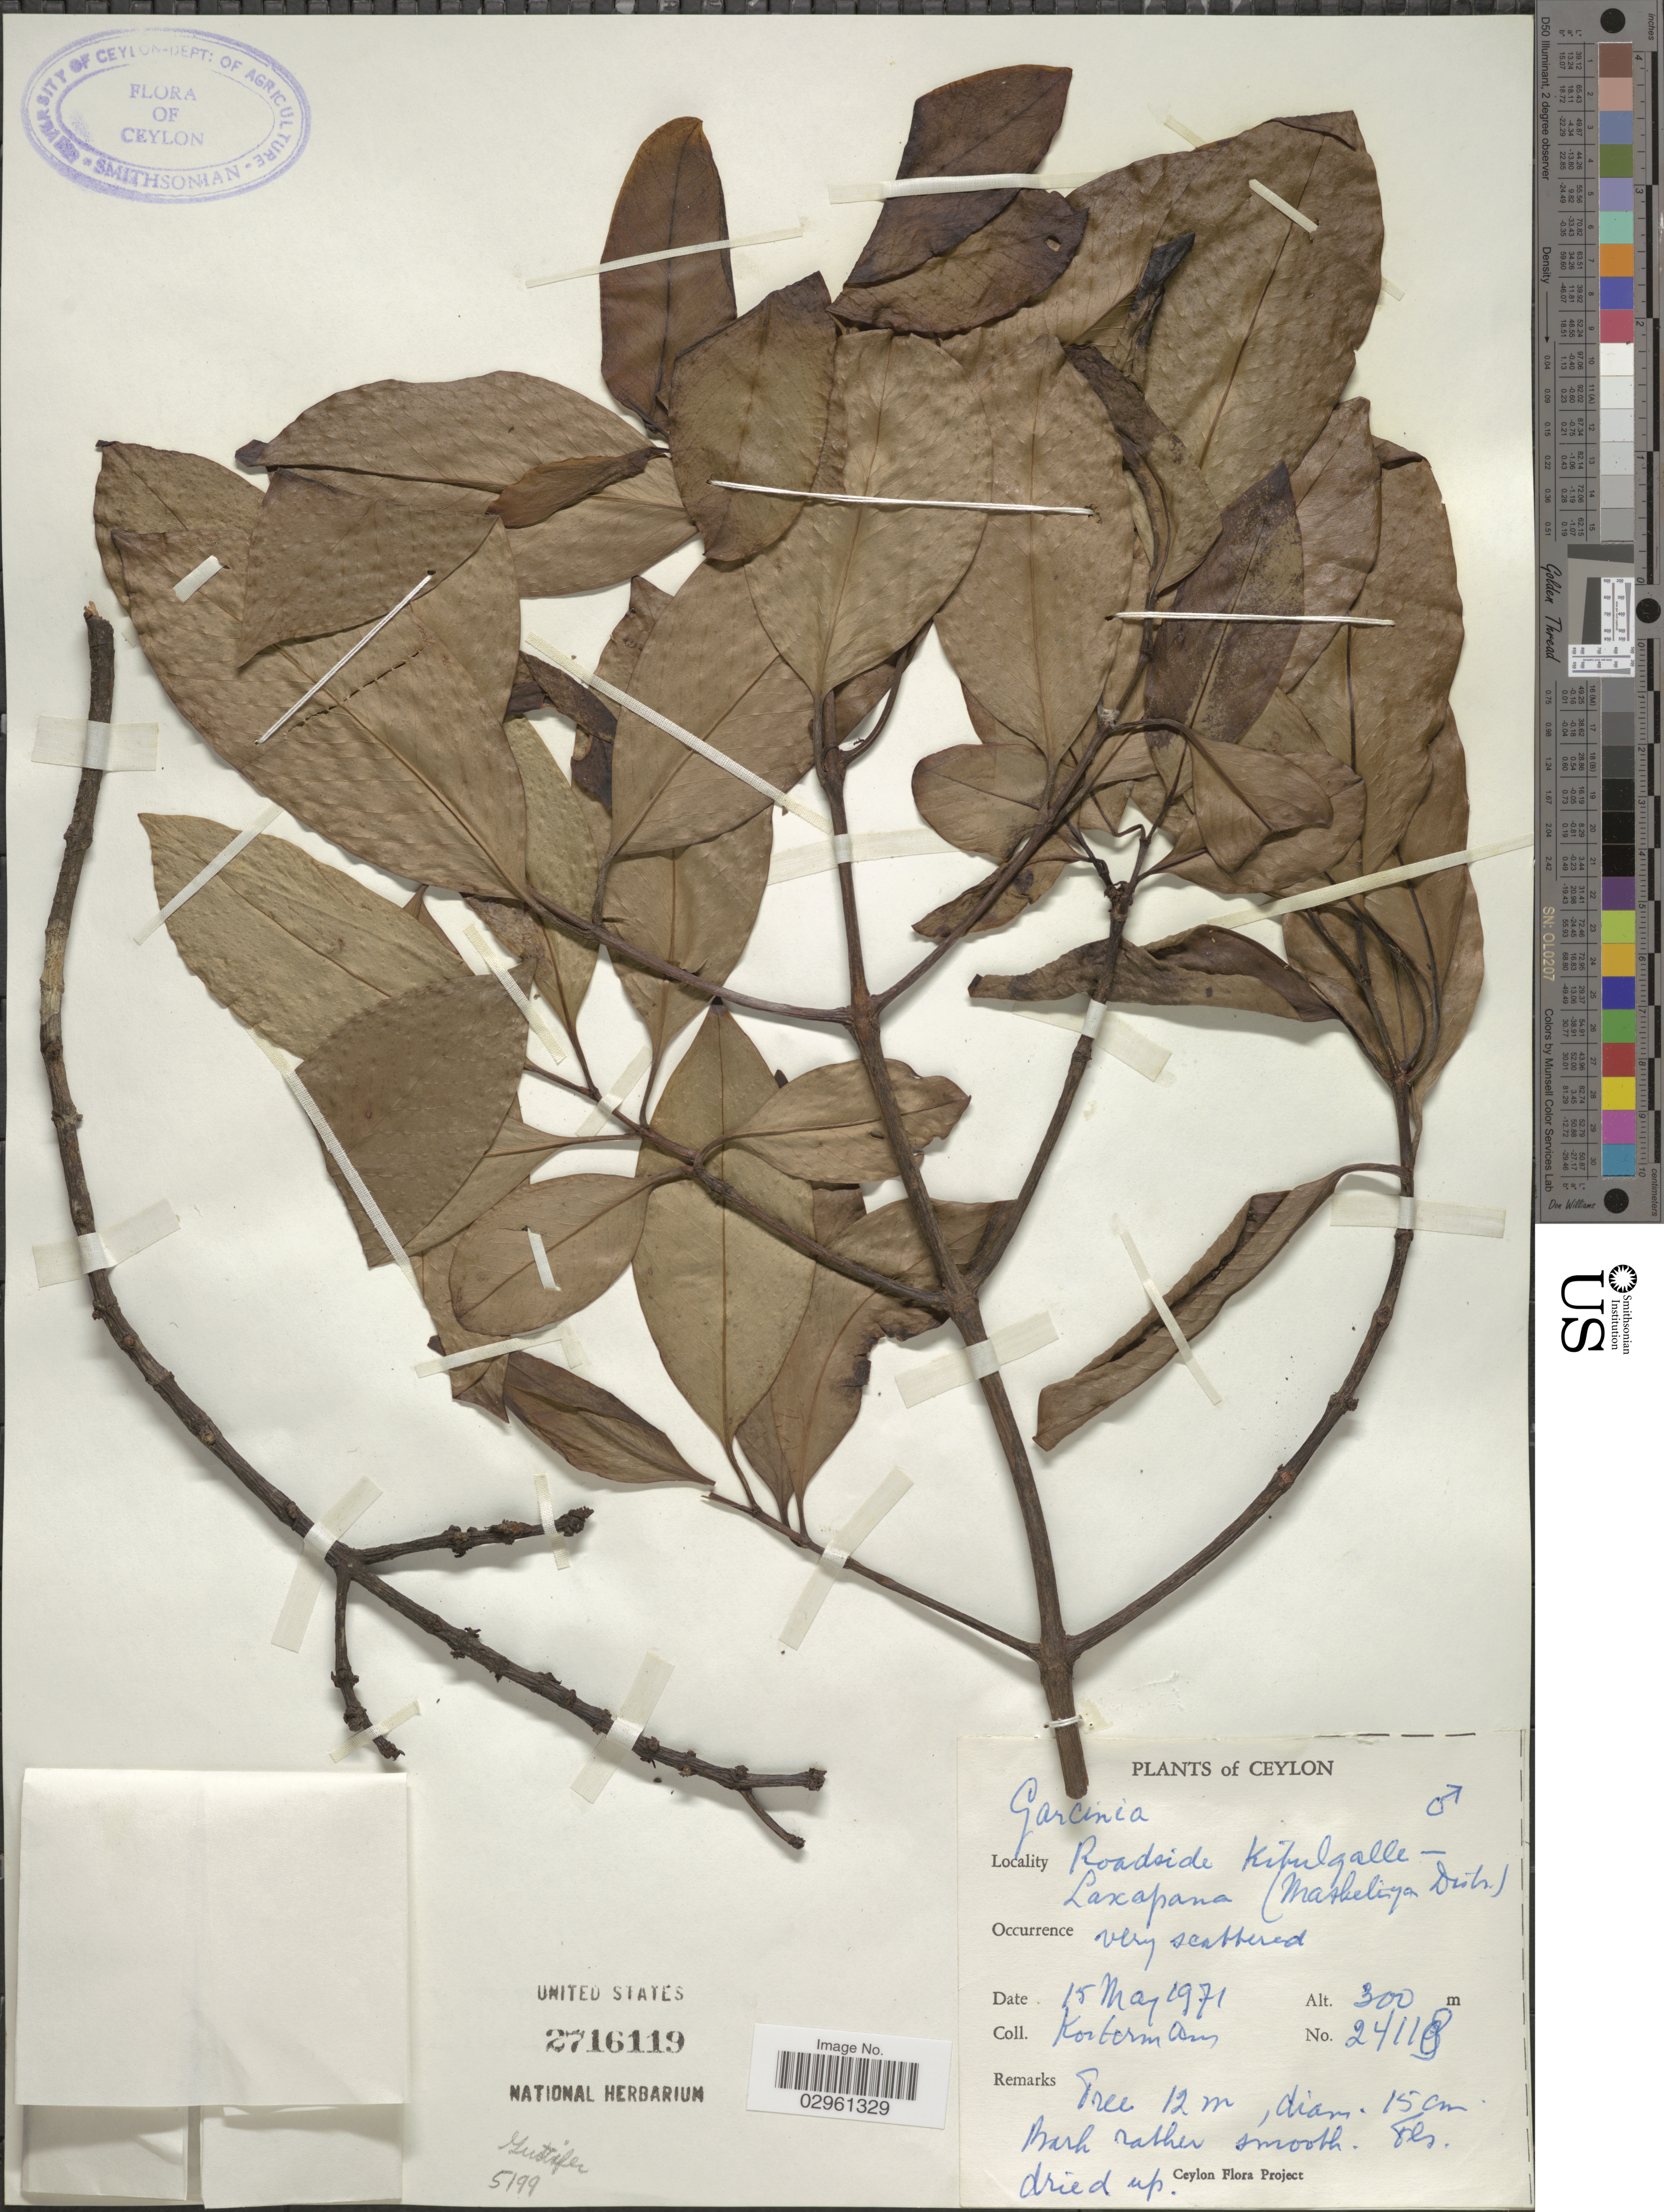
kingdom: Plantae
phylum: Tracheophyta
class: Magnoliopsida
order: Malpighiales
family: Clusiaceae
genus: Garcinia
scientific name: Garcinia sp.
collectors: Kostermans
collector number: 24118*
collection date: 1971-05-15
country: Sri Lanka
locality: Ceylon. Roadside Kibulgalle-Laxapana (Maskeliya Distr).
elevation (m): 300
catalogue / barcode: US 2716119